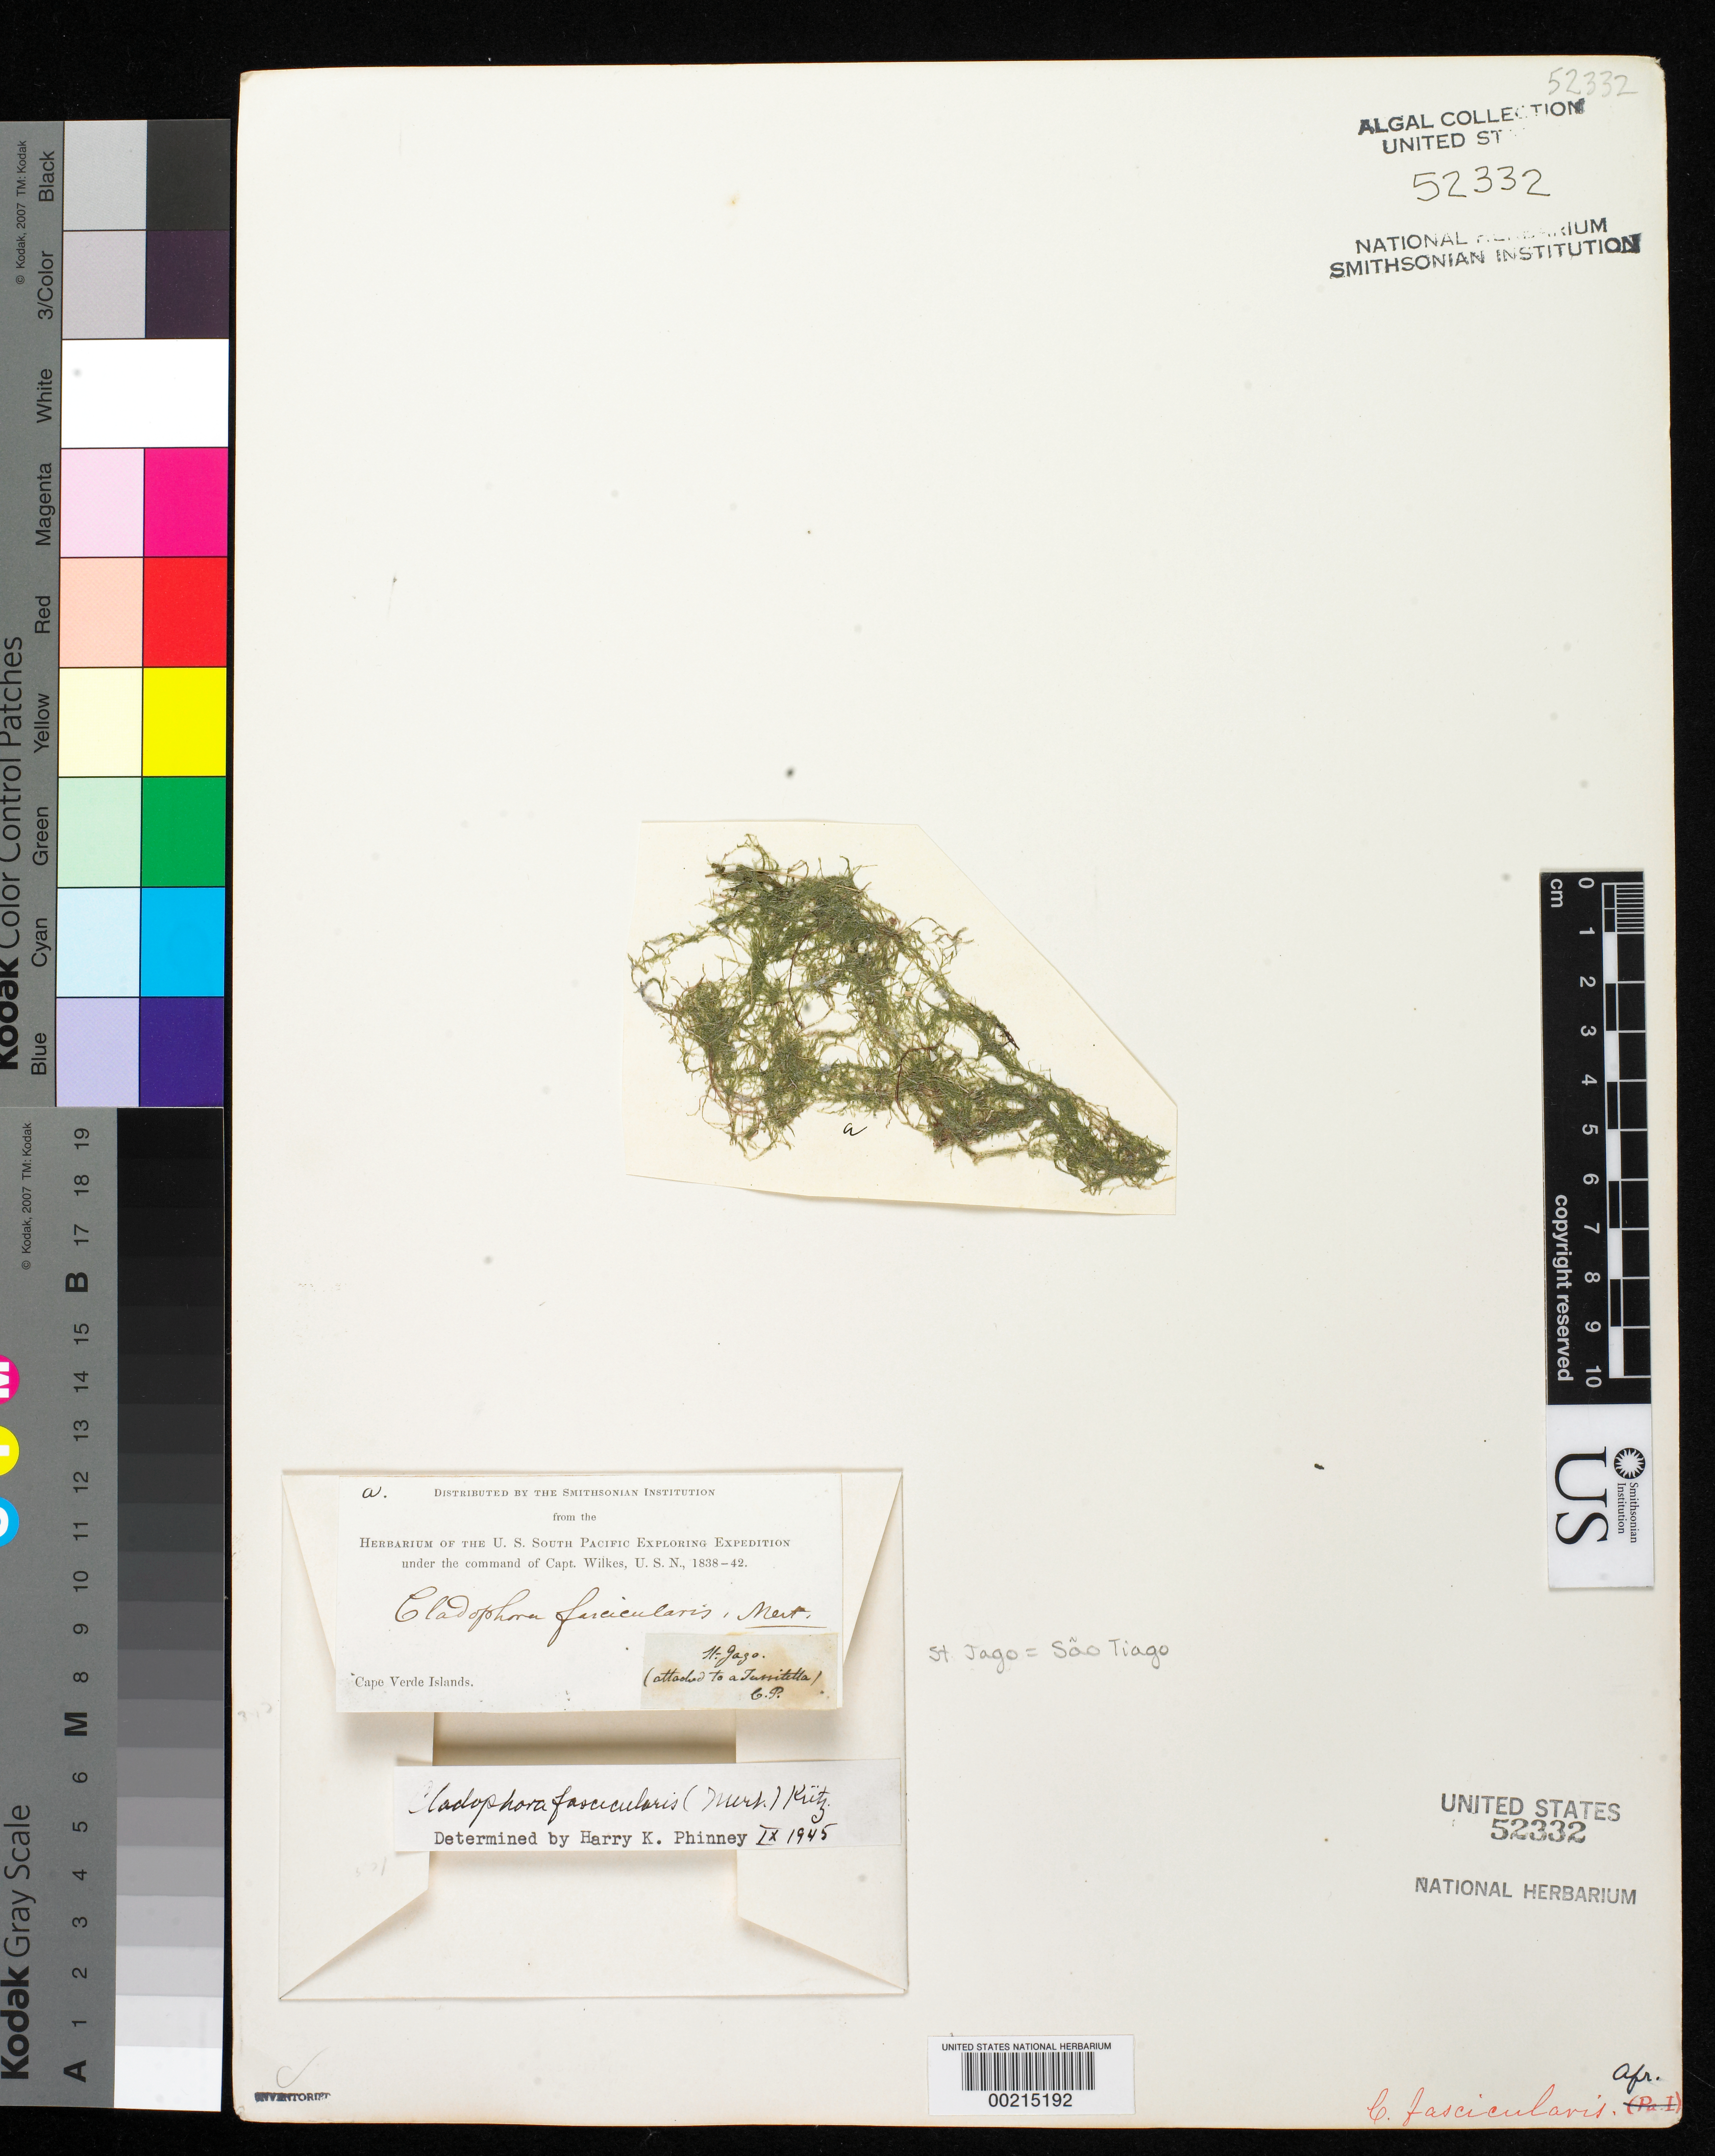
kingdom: Plantae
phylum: Chlorophyta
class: Ulvophyceae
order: Cladophorales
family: Cladophoraceae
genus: Cladophora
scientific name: Cladophora fascicularis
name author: (Mert.) Kütz.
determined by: Phinney, H. K.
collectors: W. D. Brackenridge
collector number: A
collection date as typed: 1838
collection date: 1838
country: Cape Verde Islands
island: Santiago (Sao Tiago)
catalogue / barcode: US 52332